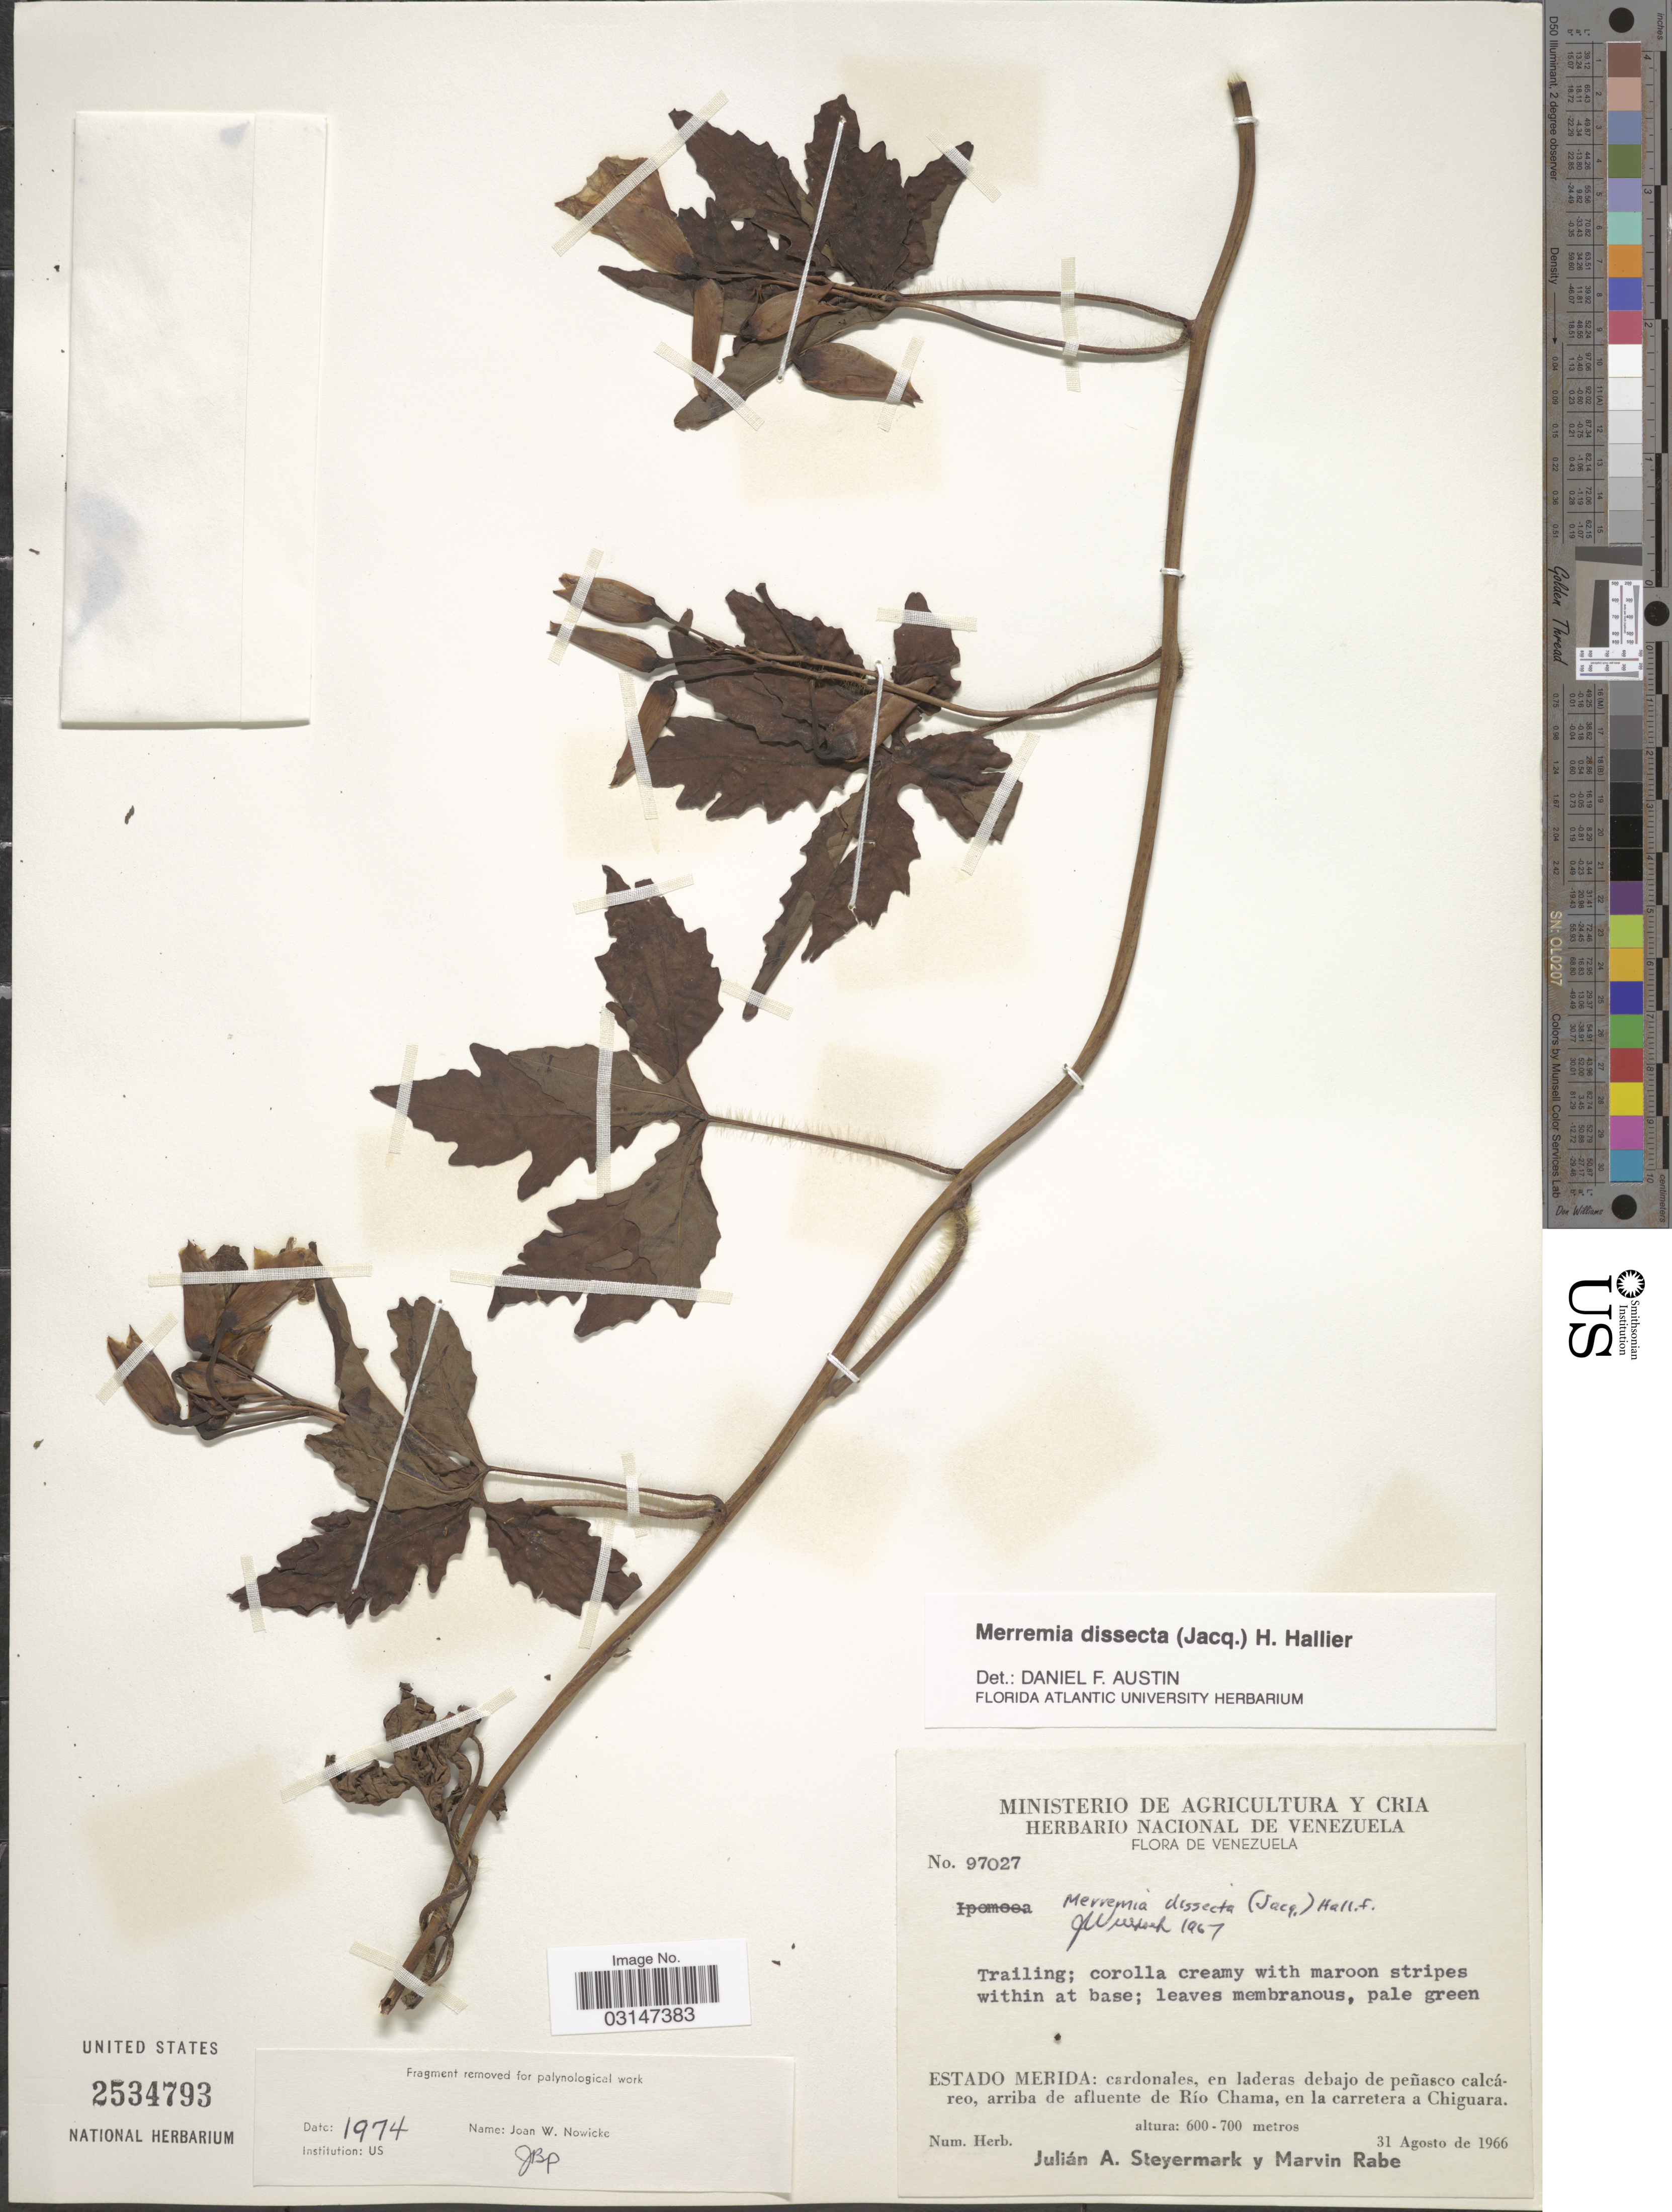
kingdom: Plantae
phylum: Tracheophyta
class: Magnoliopsida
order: Solanales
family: Convolvulaceae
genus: Distimake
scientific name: Distimake dissectus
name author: (Jacq.) A. R. Simões & Staples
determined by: Strong, Mark T., (BOT), Smithsonian Institution - National Museum of Natural History (UNITED STATES)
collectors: J. Steyermark & M. Rabe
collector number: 97027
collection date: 1966-08-31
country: Venezuela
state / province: Mérida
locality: Cardonales, en laderas debajo de peñasco calcáreo, arriba de afluente de Río Chama, en la carretera a Chiguara.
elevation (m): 600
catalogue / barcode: US 2534793